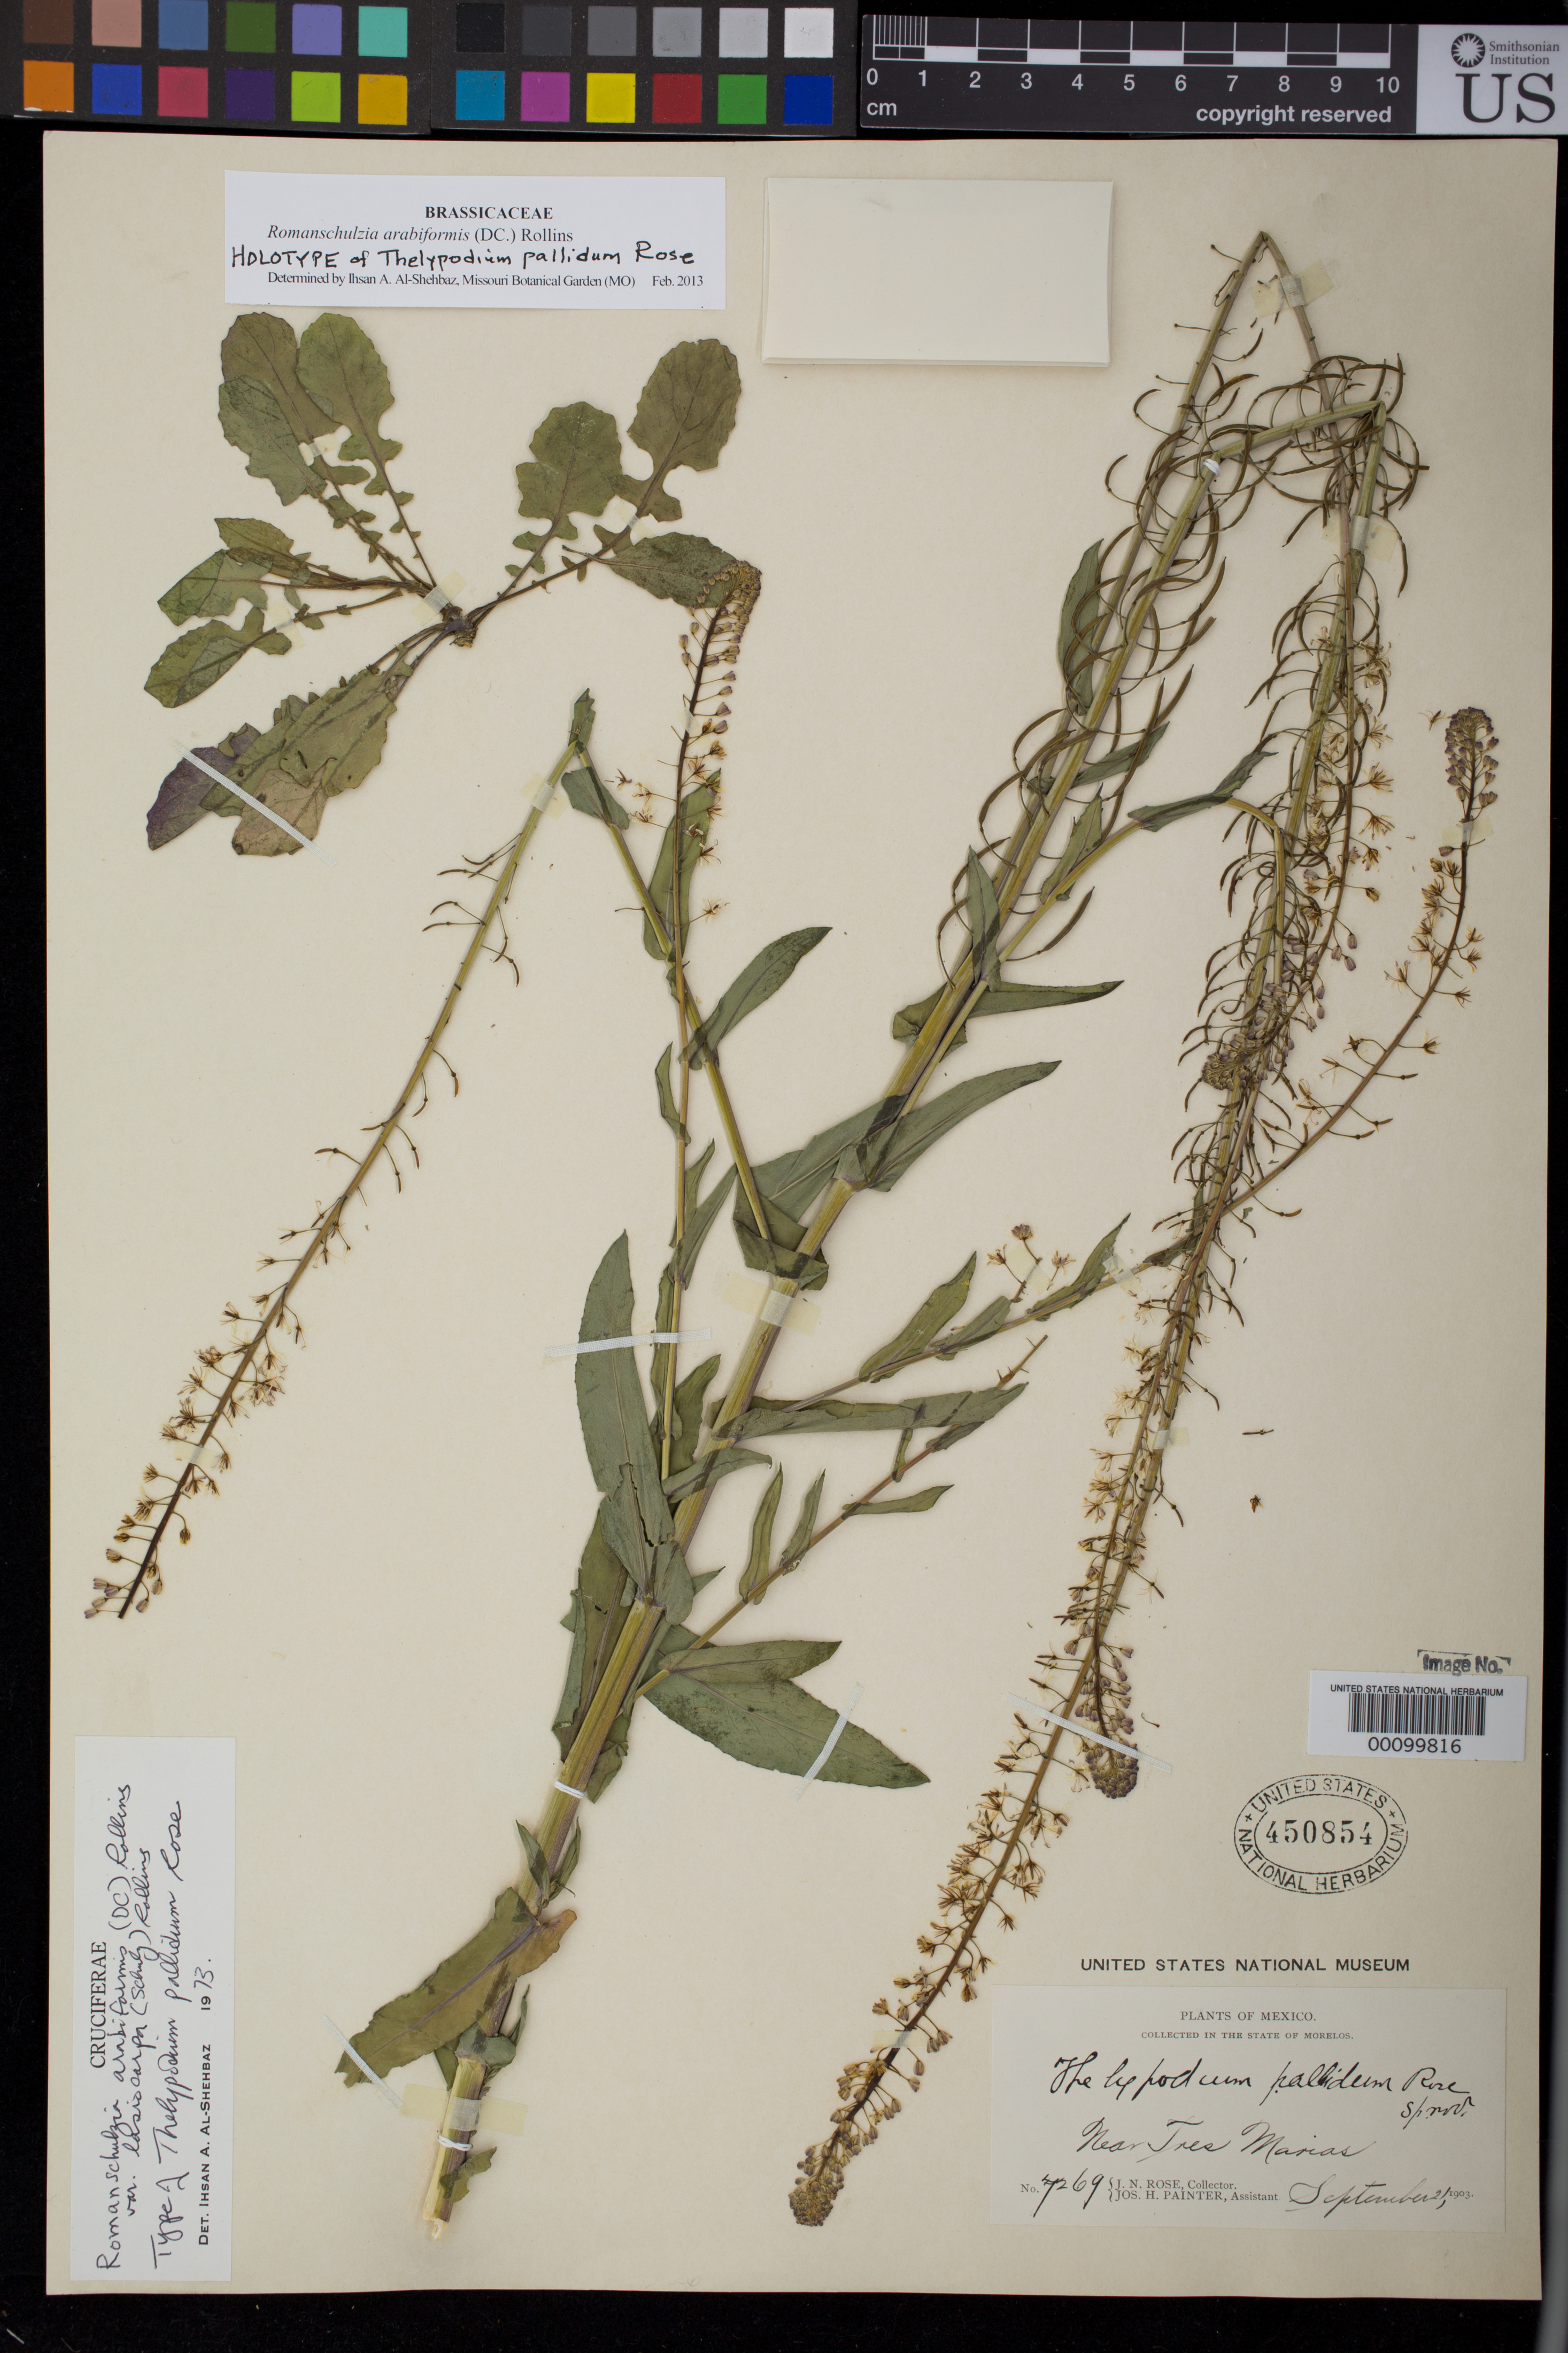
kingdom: Plantae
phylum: Tracheophyta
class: Magnoliopsida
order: Brassicales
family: Brassicaceae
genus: Thelypodium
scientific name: Thelypodium pallidum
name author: Rose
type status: Holotype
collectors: J. N. Rose & J. H. Painter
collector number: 7269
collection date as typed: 21 Sep 1903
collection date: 1903-09-21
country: Mexico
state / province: Morelos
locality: Near Tres Marias.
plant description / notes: Protologue (mis) cites collection number as "7209"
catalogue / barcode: US 450854